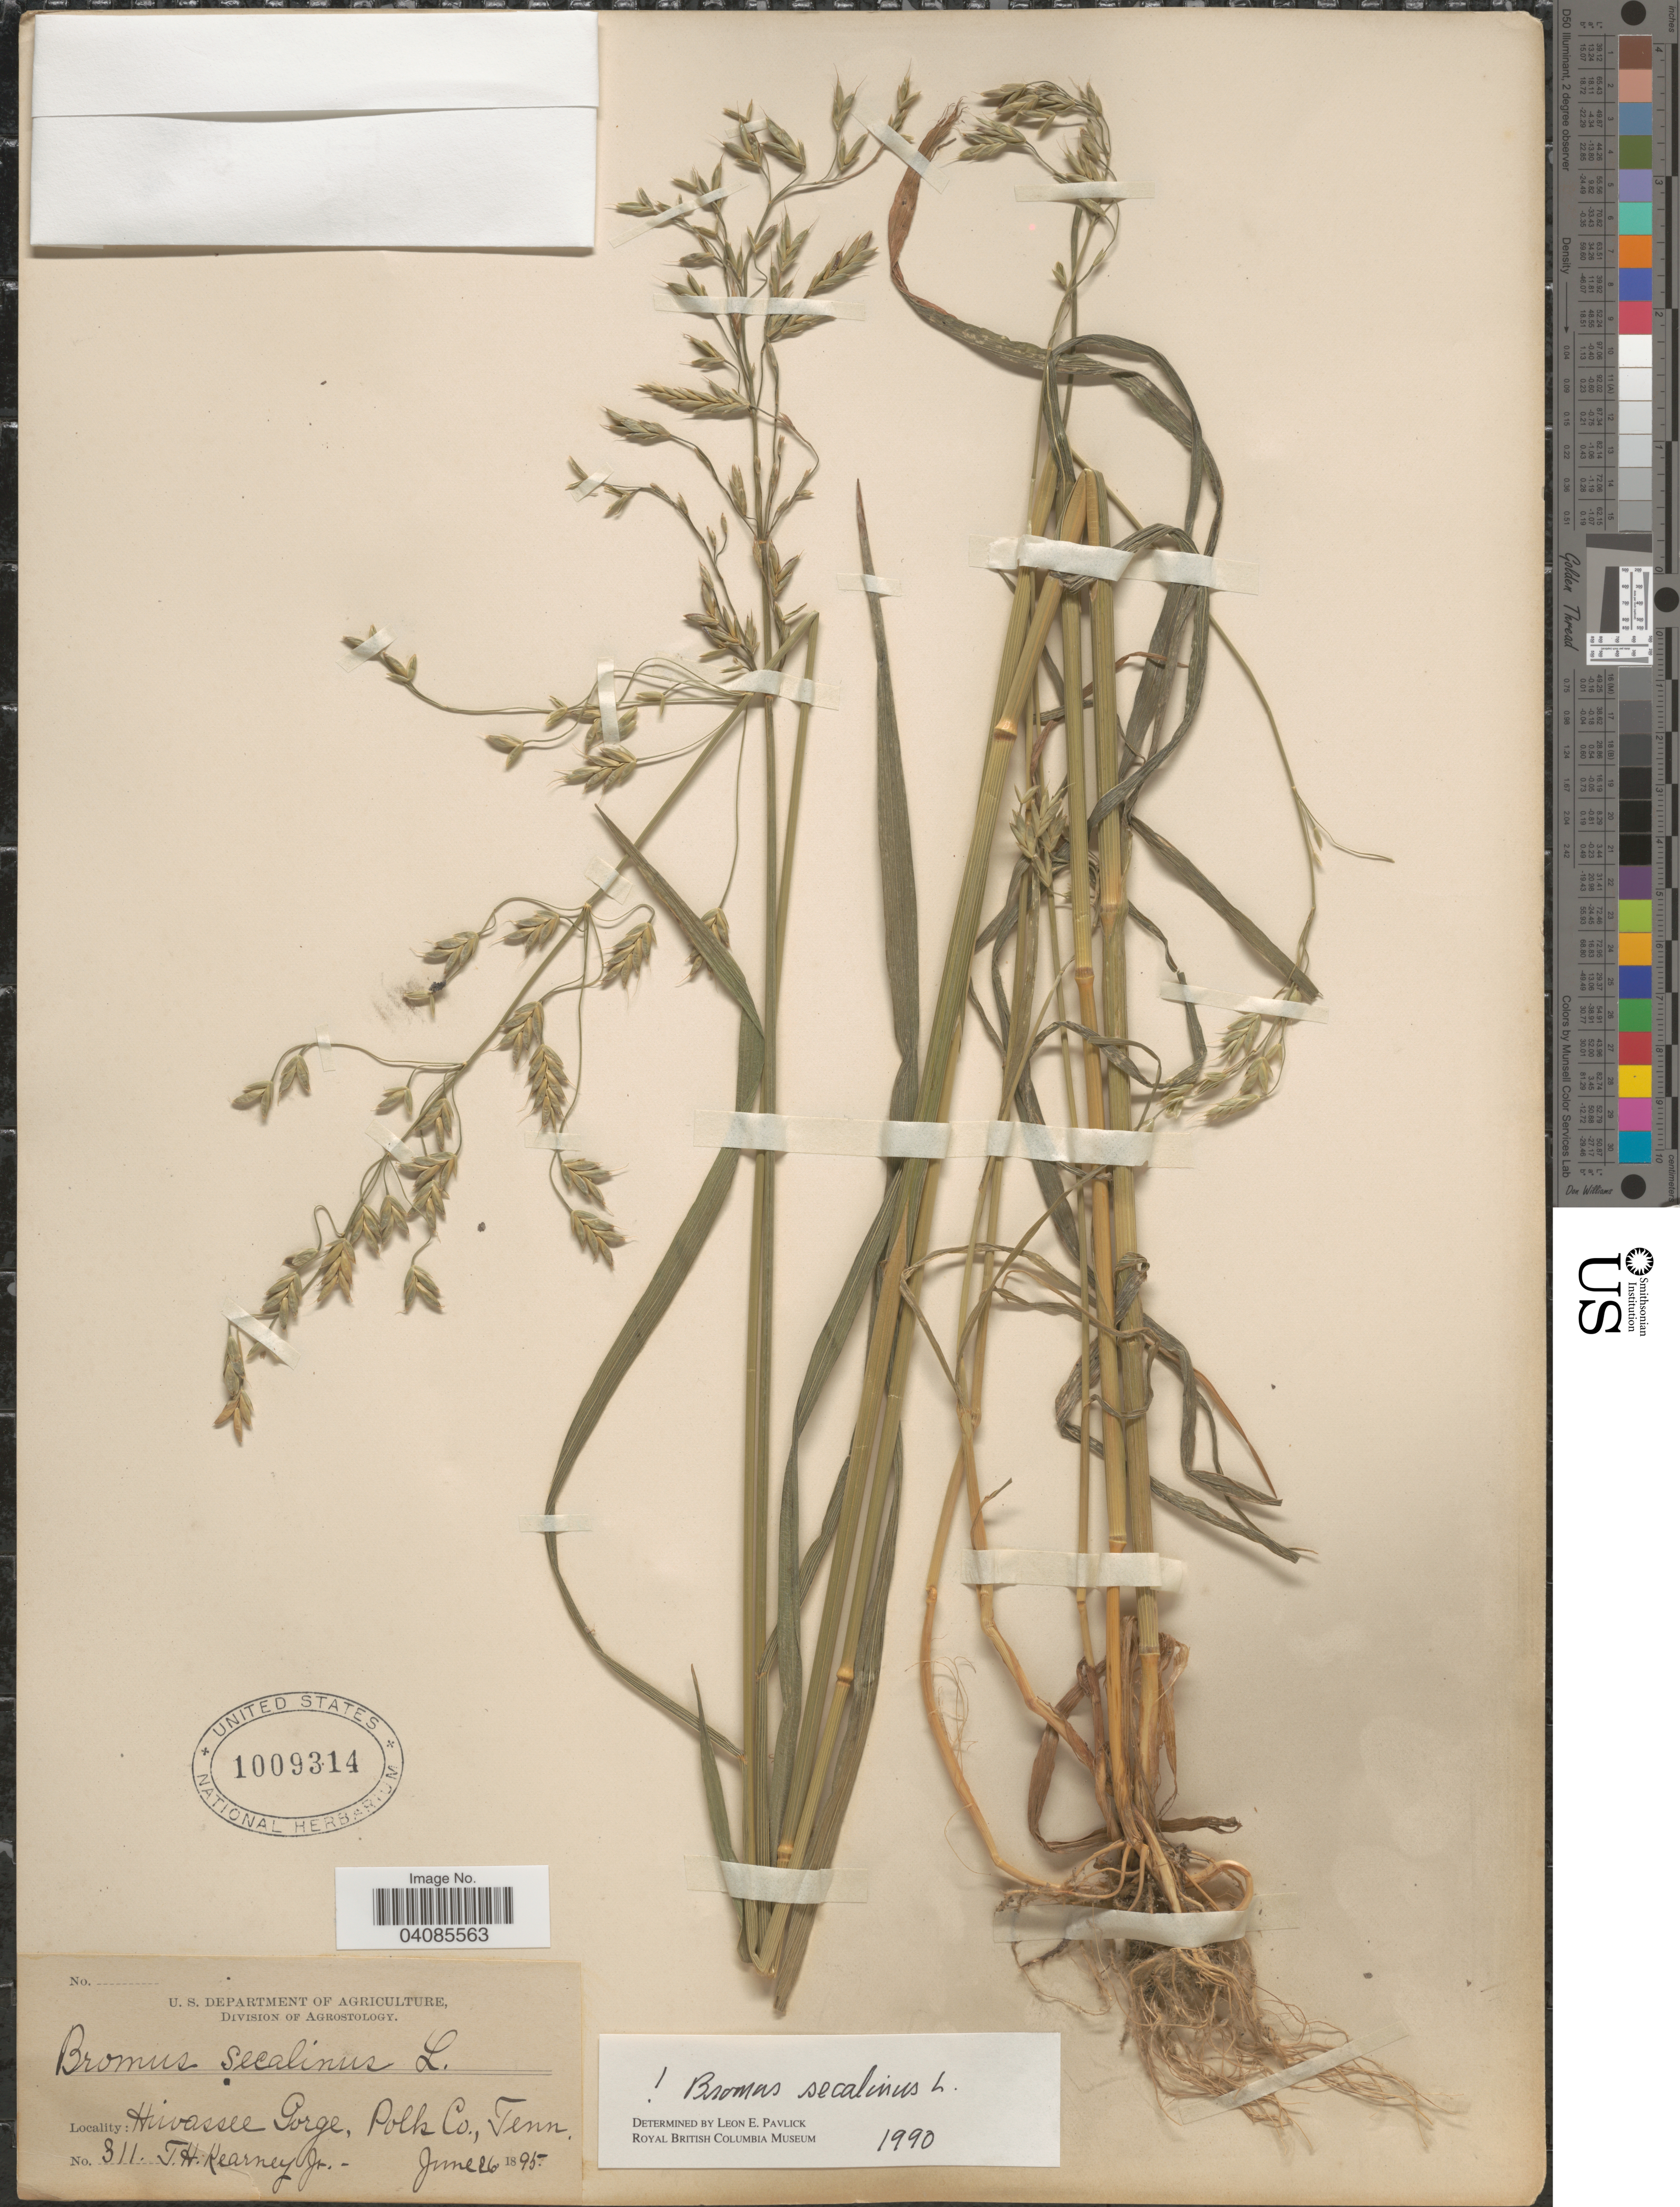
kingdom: Plantae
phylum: Tracheophyta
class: Liliopsida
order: Poales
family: Poaceae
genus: Bromus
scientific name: Bromus secalinus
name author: L.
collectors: T. H. Kearney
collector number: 311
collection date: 1895-06-26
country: United States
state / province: Tennessee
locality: Hiwassee Gorge, Polk Co.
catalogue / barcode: US 1009314